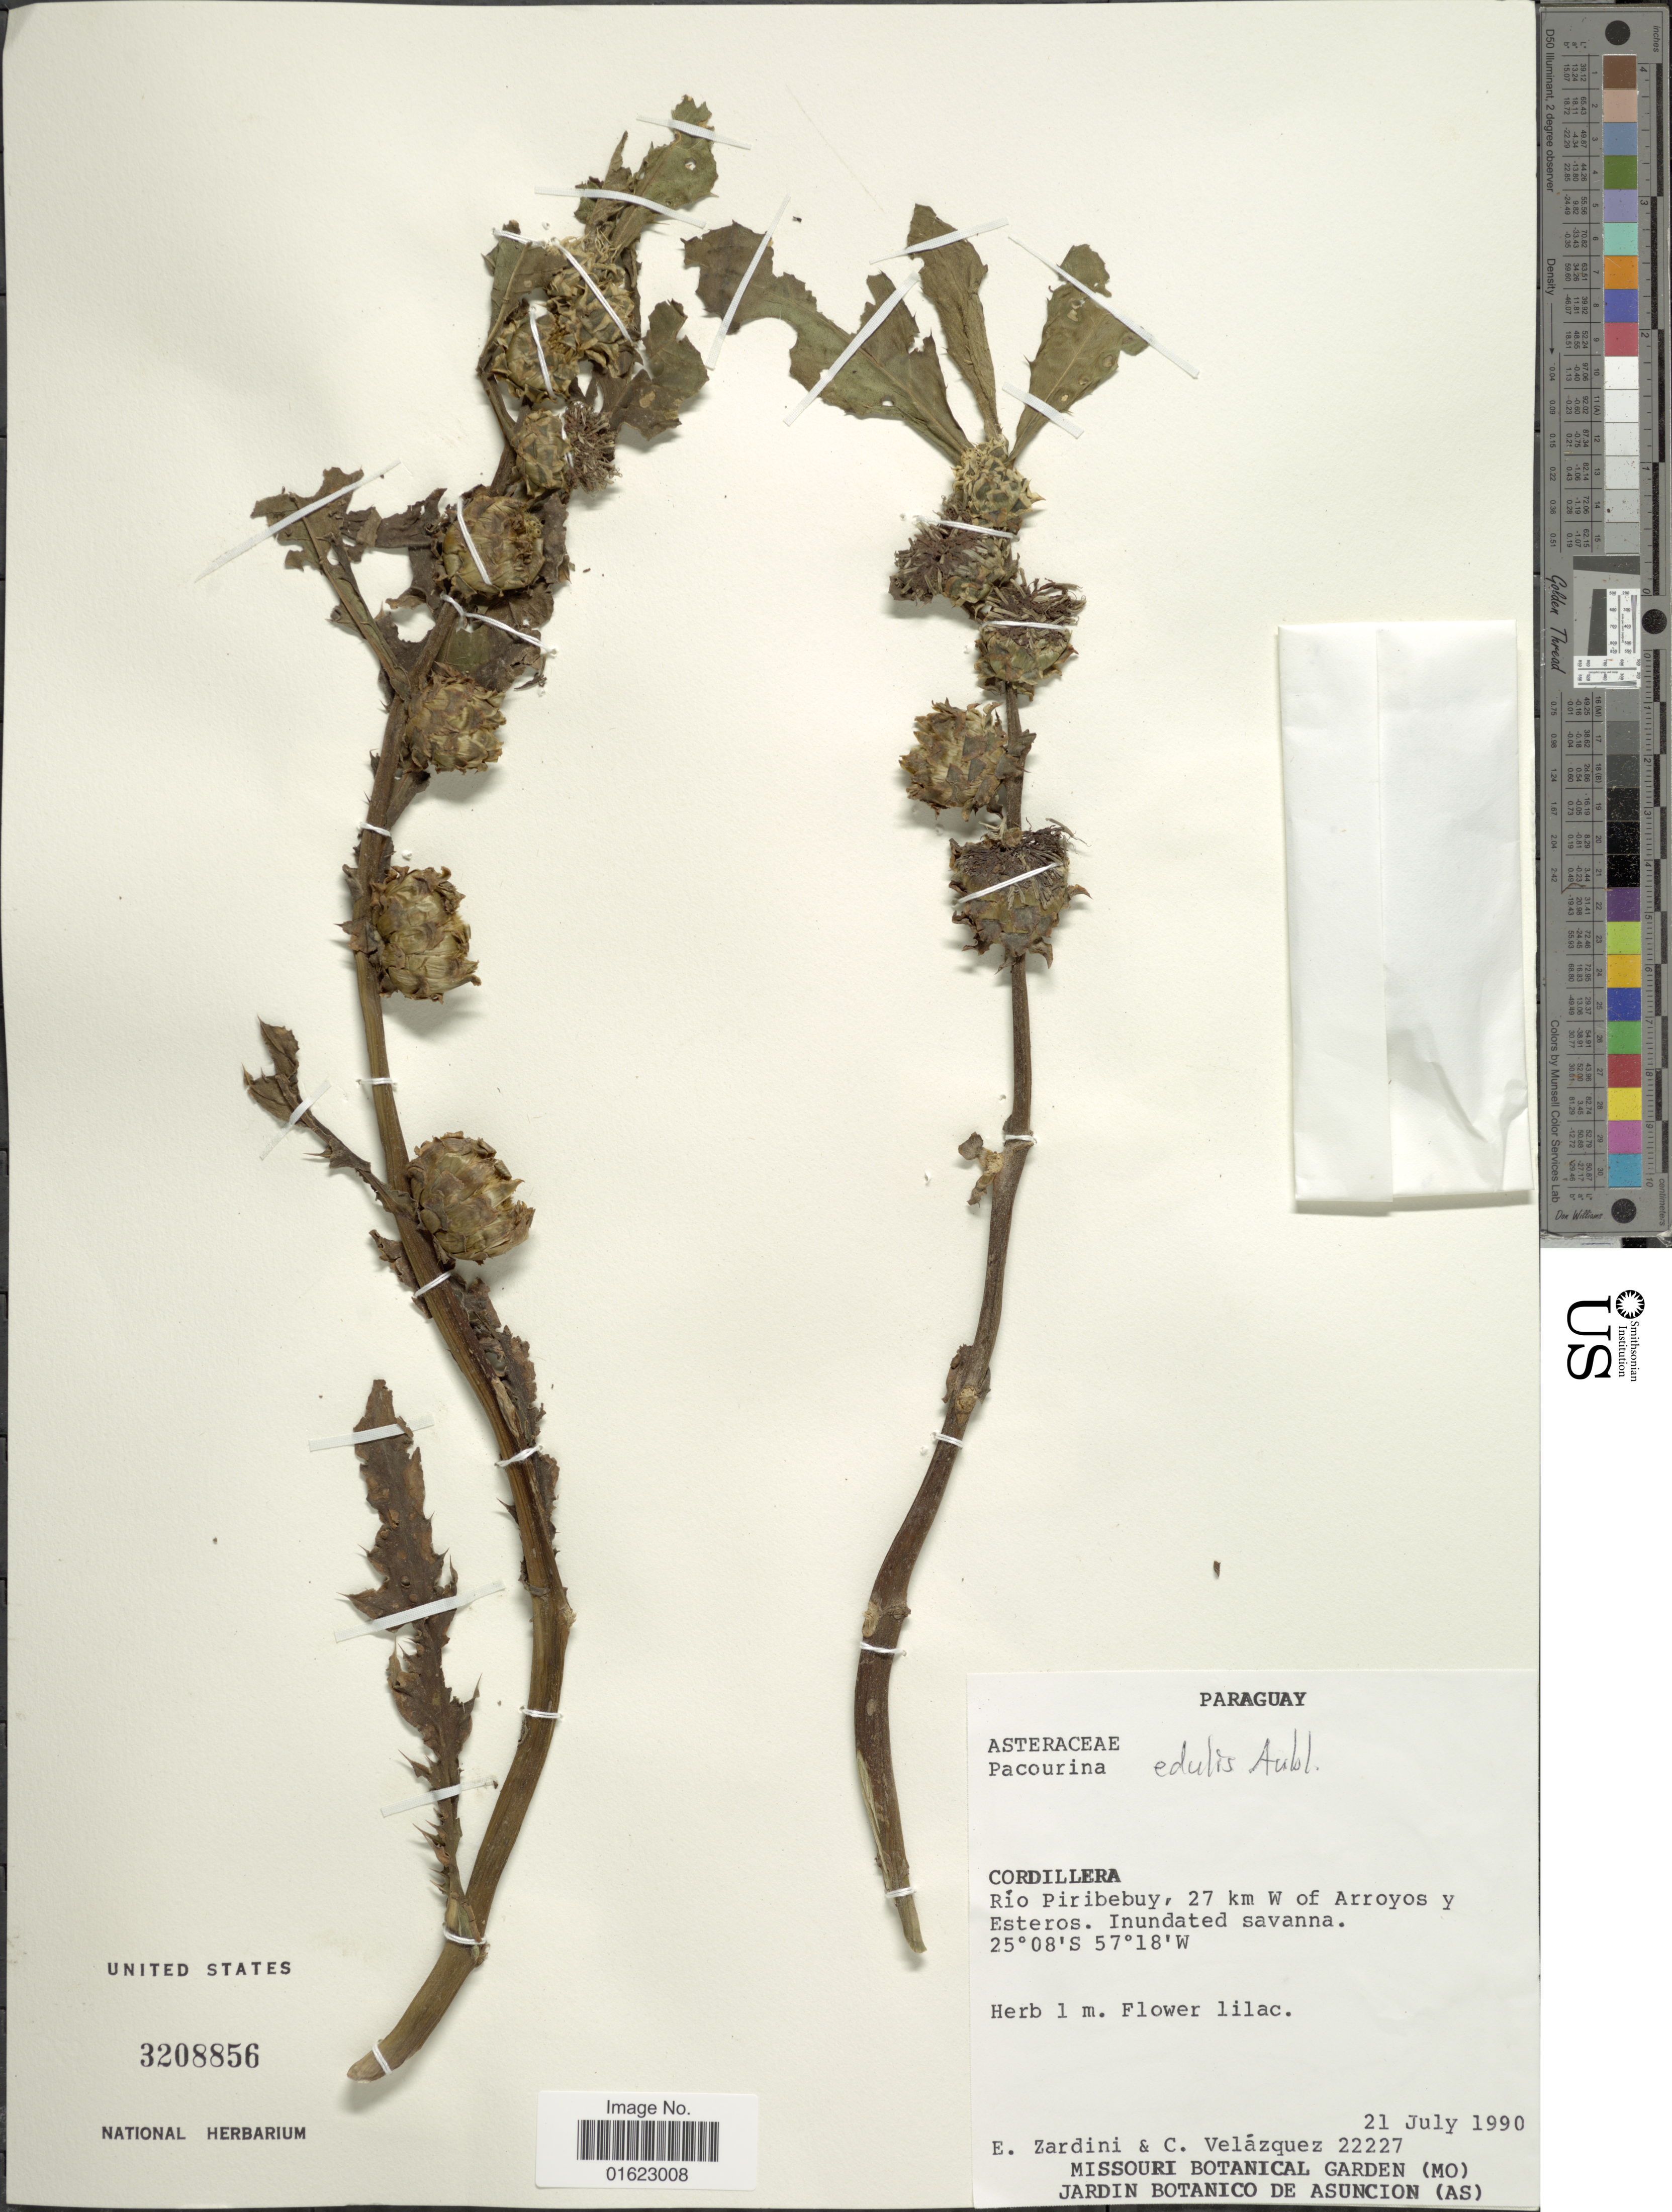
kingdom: Plantae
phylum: Tracheophyta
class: Magnoliopsida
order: Asterales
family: Asteraceae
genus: Pacourina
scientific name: Pacourina edulis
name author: Aubl.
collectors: E. M. Zardini & R. Veláquez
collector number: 22227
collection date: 1990-07-21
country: Paraguay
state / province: Cordillera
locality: Paraguay, Cordillera. Rio Piribebuy, 27 km W of Arroyos y Esteros.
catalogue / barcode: US 3208856